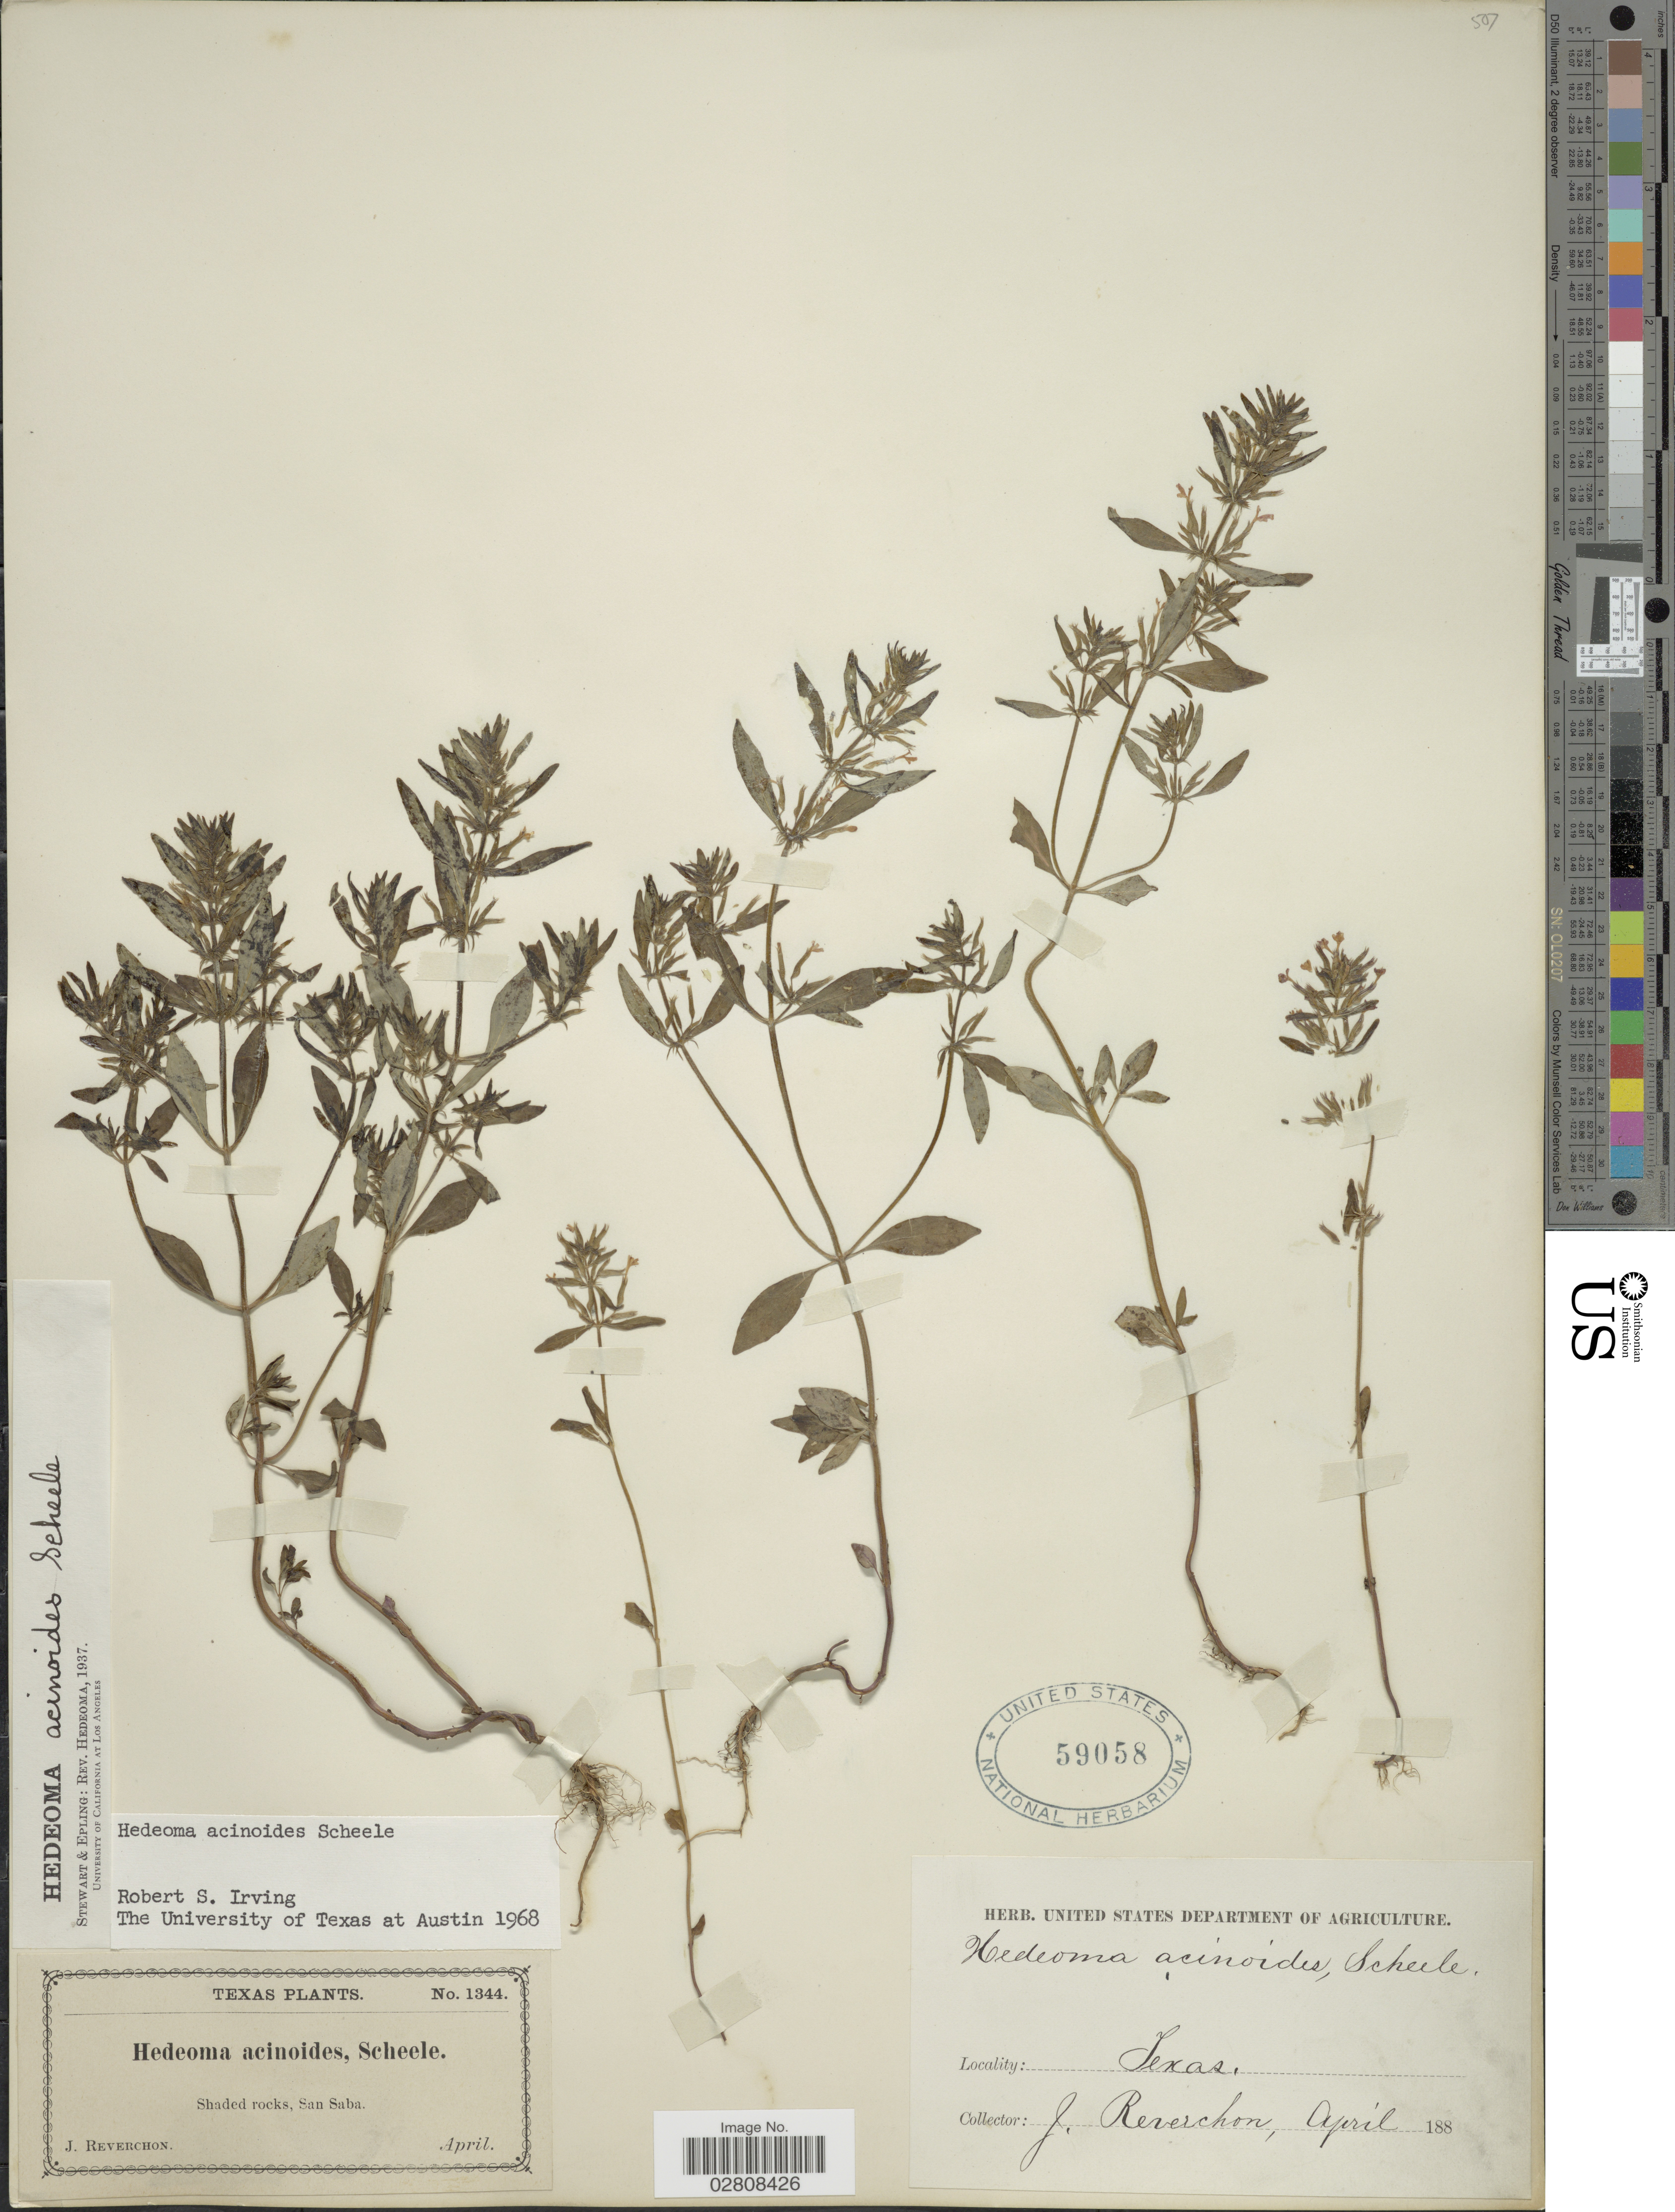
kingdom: Plantae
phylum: Tracheophyta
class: Magnoliopsida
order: Lamiales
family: Lamiaceae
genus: Hedeoma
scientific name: Hedeoma acinoides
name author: Scheele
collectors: J. Reverchon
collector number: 1344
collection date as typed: April 188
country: United States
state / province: Texas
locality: San Saba.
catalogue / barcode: US 59058